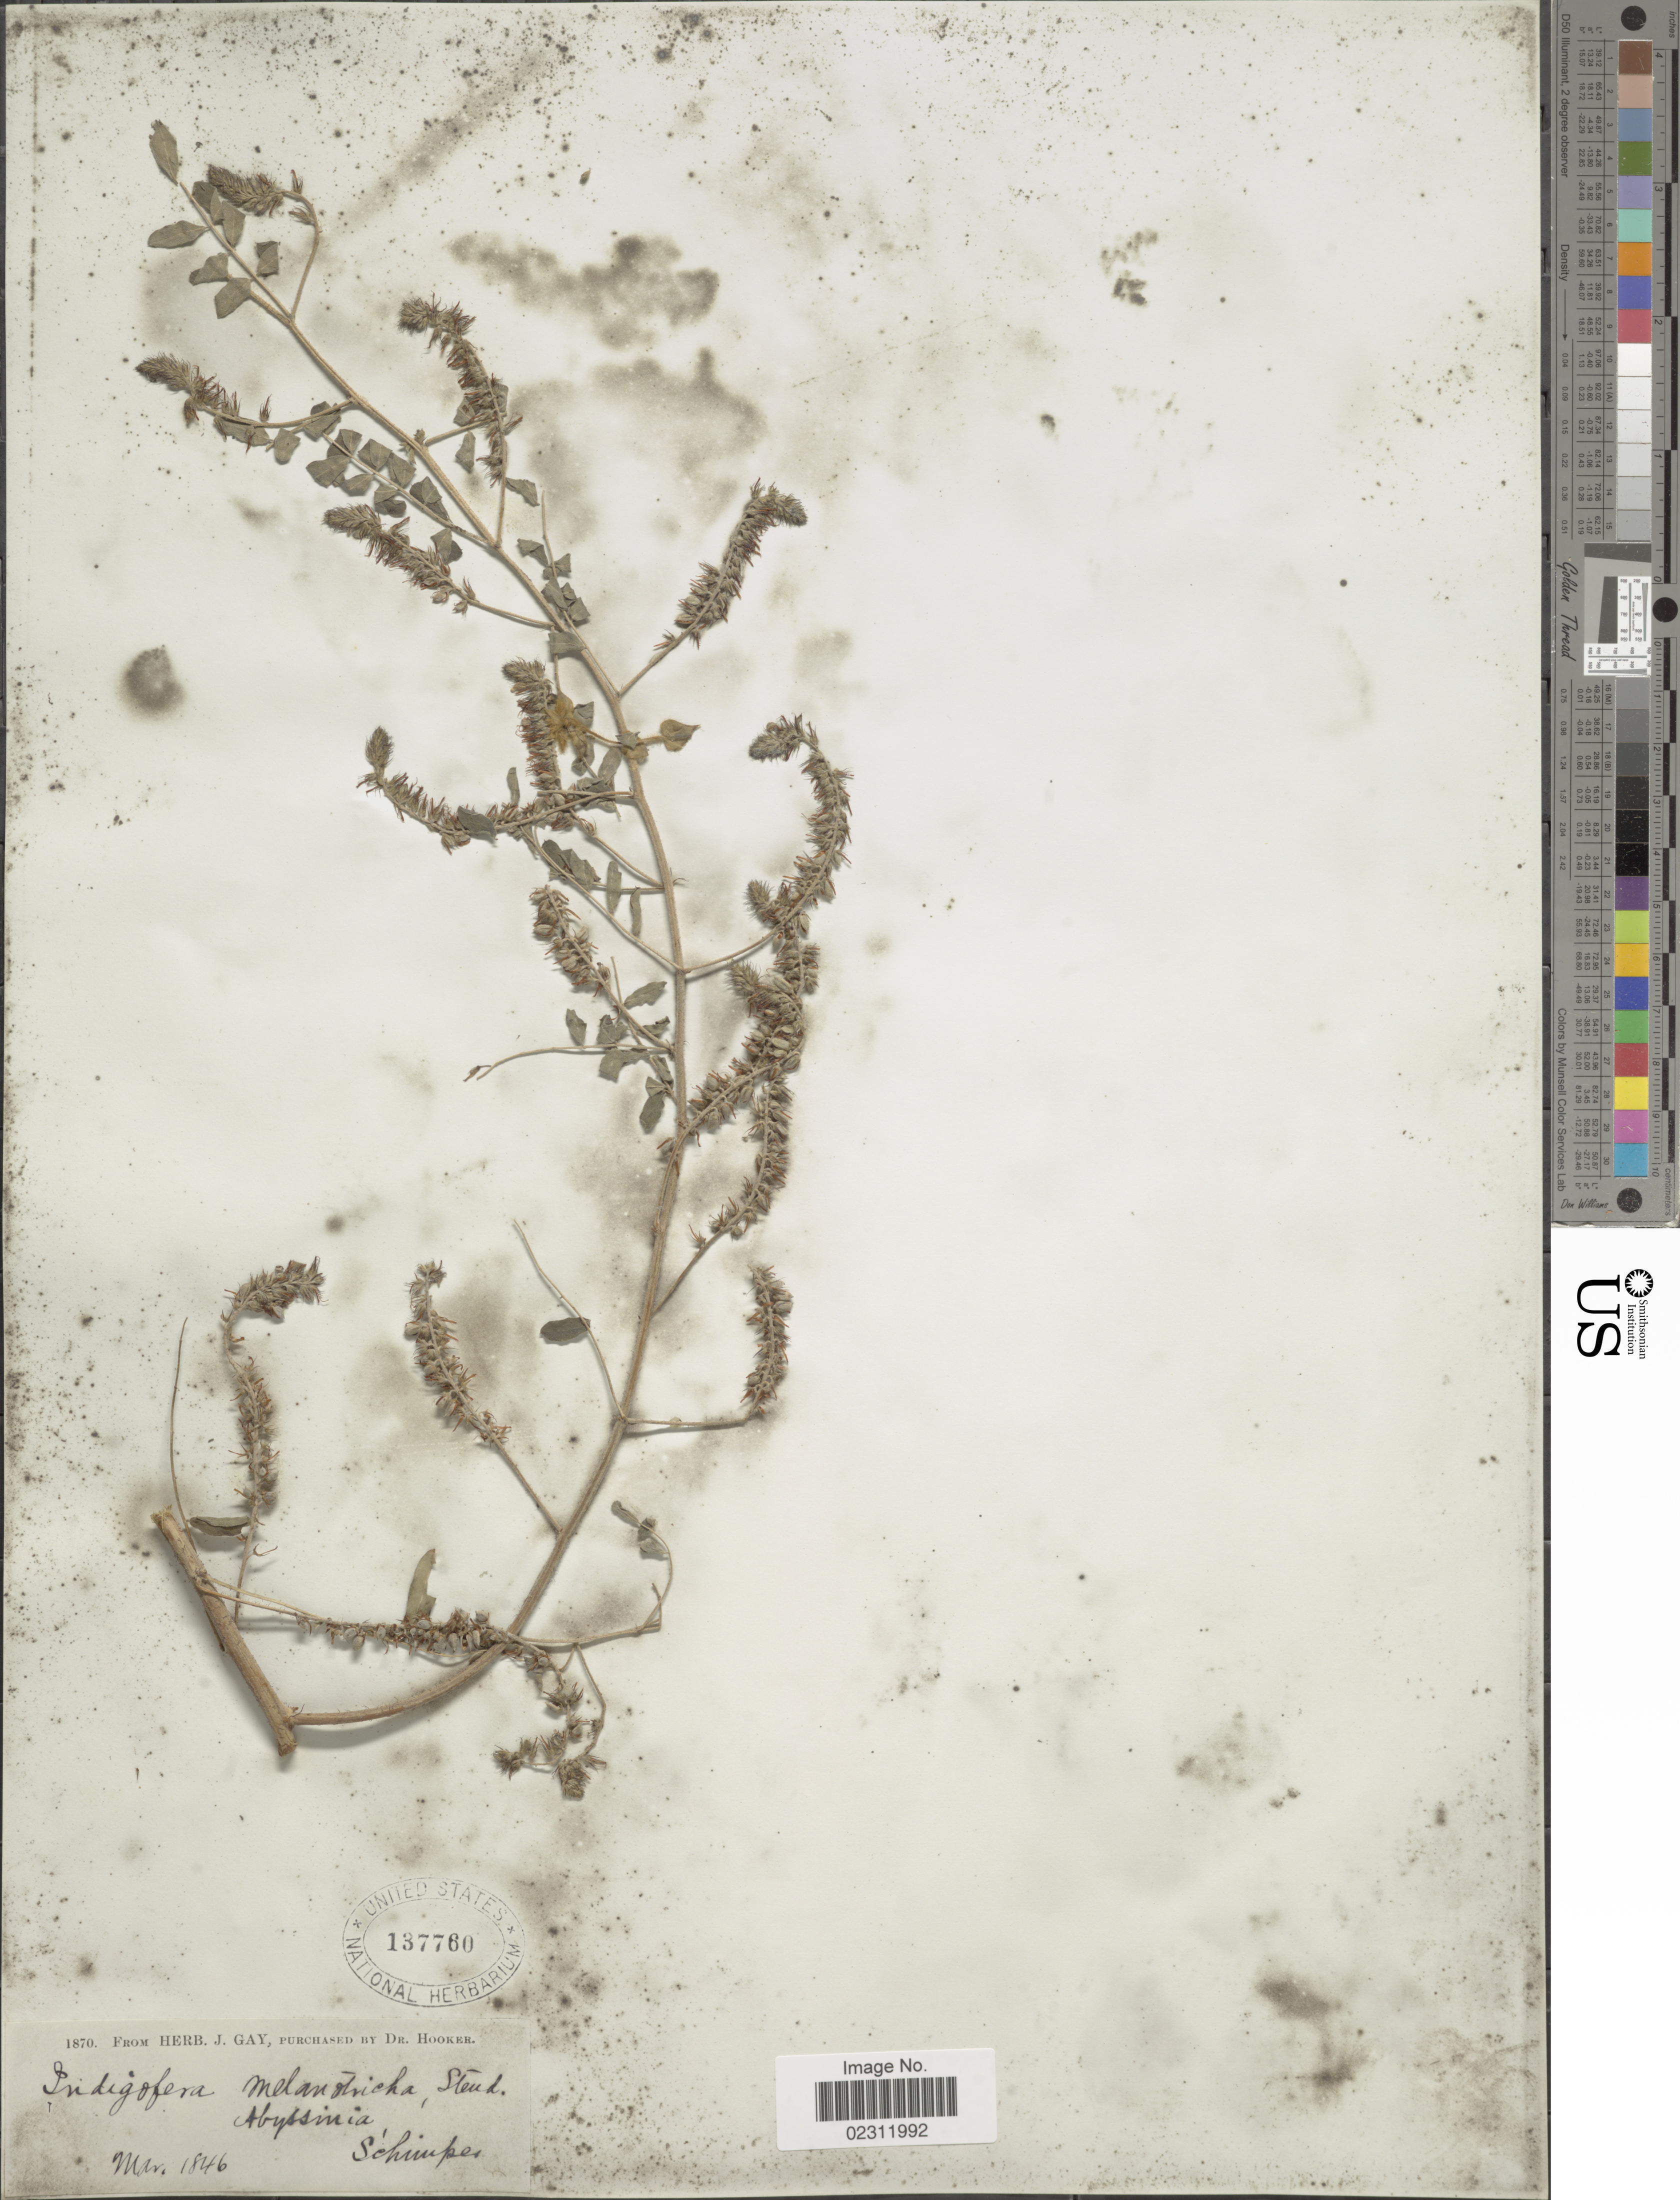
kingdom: Plantae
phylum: Tracheophyta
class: Magnoliopsida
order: Fabales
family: Fabaceae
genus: Indigofera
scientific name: Indigofera melanotricha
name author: Steud. ex A. Rich.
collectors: -. Schimper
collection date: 1846-03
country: Eritrea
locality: Abbysinia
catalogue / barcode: US 137760